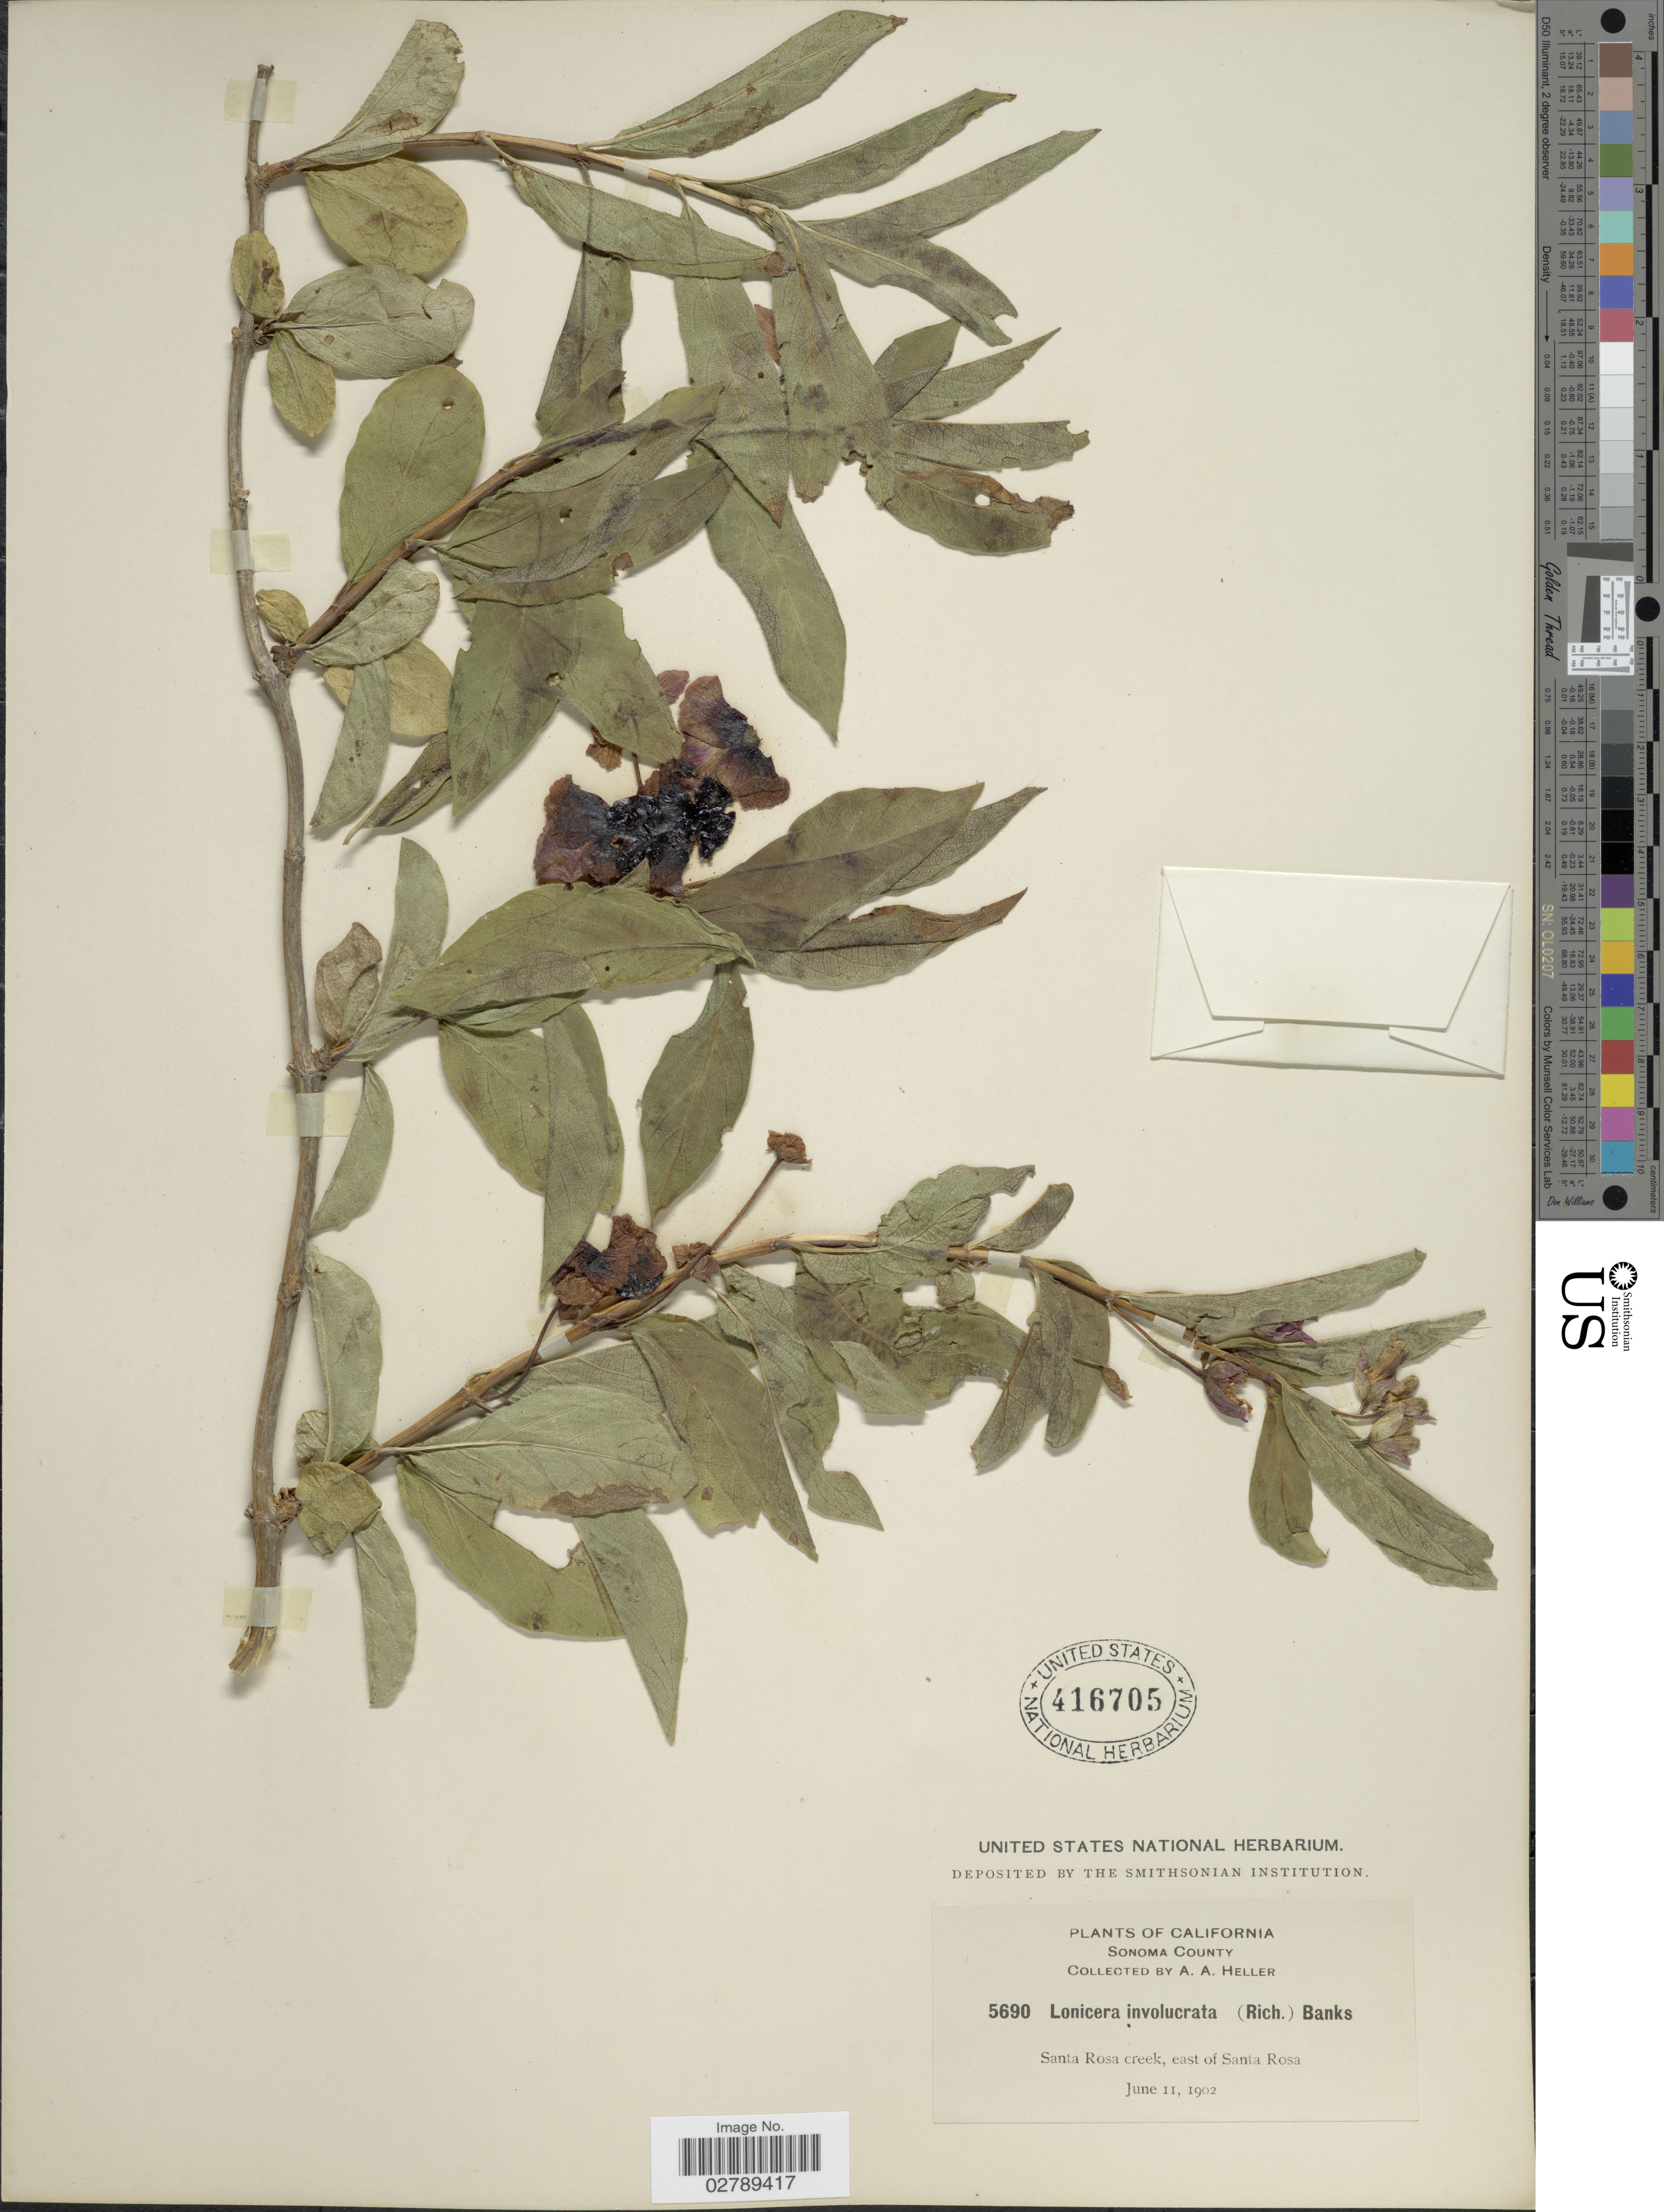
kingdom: Plantae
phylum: Tracheophyta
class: Magnoliopsida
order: Dipsacales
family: Caprifoliaceae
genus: Lonicera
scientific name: Lonicera involucrata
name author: (Richardson) Banks ex Spreng.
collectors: A. A. Heller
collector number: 5690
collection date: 1902-06-11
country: United States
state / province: California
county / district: Sonoma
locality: Sonoma County. Santa Rosa creek, east of Santa Rosa.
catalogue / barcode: US 416705